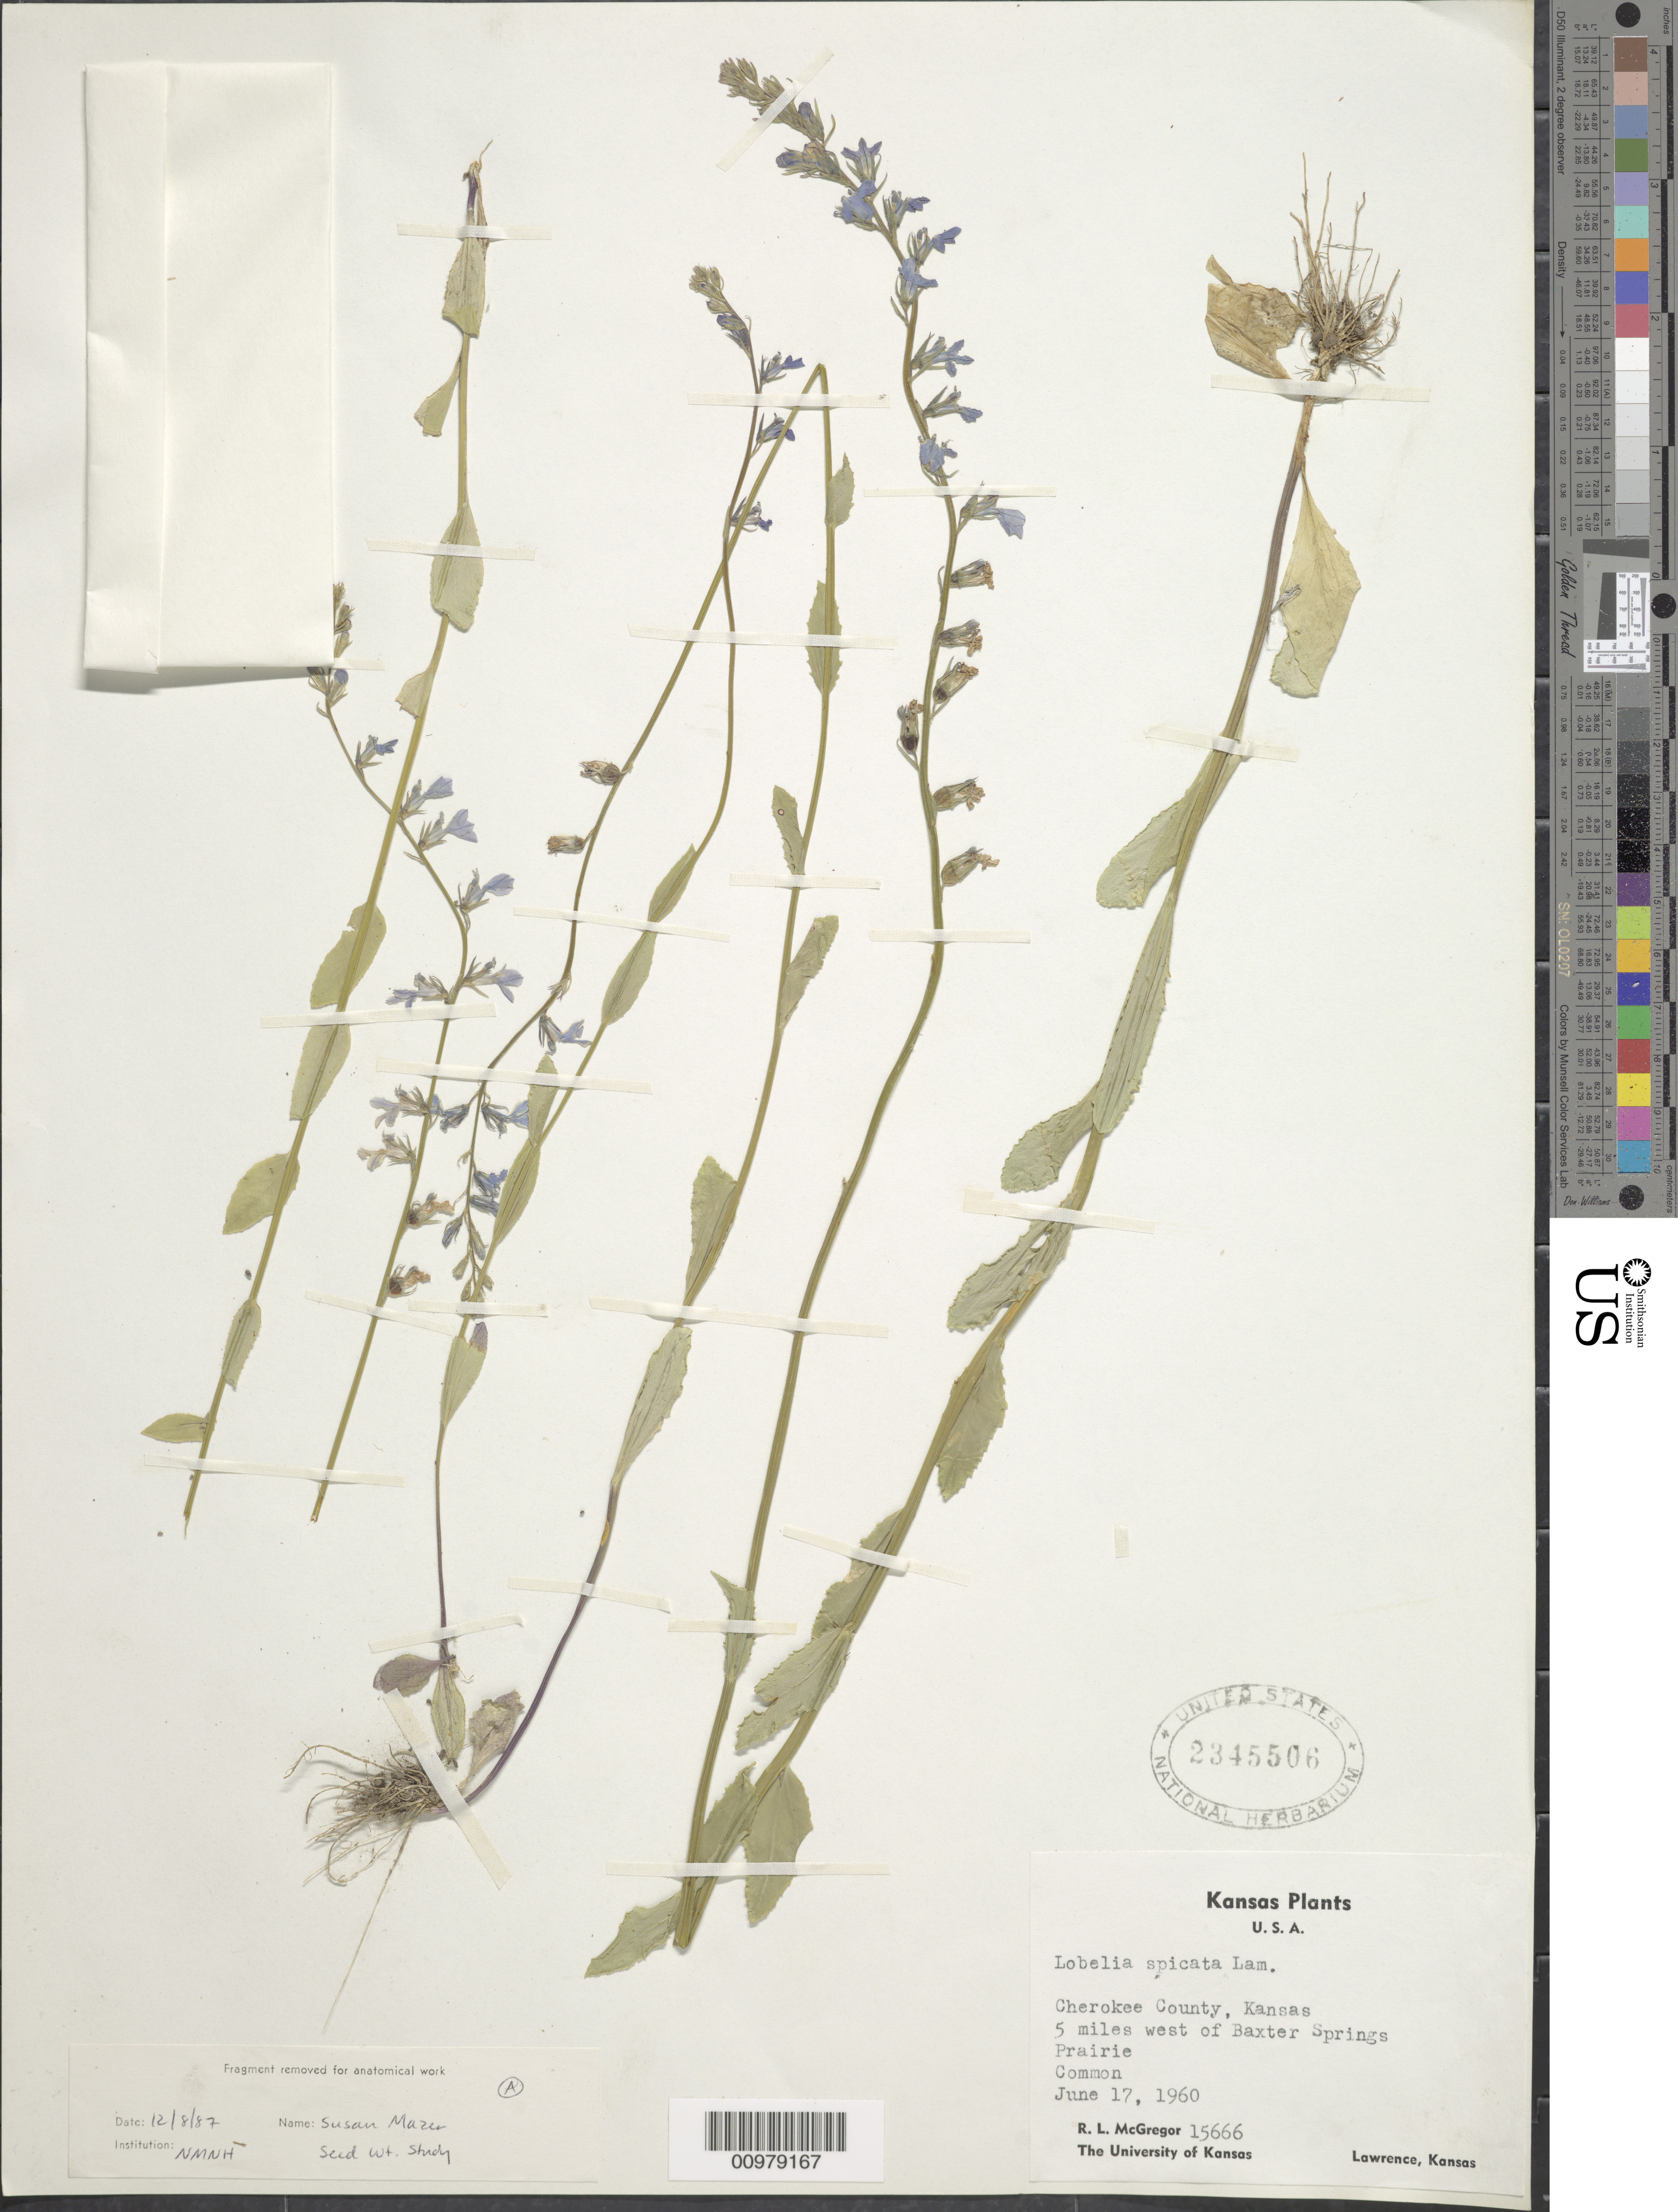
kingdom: Plantae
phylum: Tracheophyta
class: Magnoliopsida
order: Asterales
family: Campanulaceae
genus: Lobelia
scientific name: Lobelia spicata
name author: Lam.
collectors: R. McGregor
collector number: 15666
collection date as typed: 17 Jun 1960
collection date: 1960-06-17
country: United States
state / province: Kansas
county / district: Cherokee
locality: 5 miles west of Baxter Springs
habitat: prairie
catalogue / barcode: US 2345506